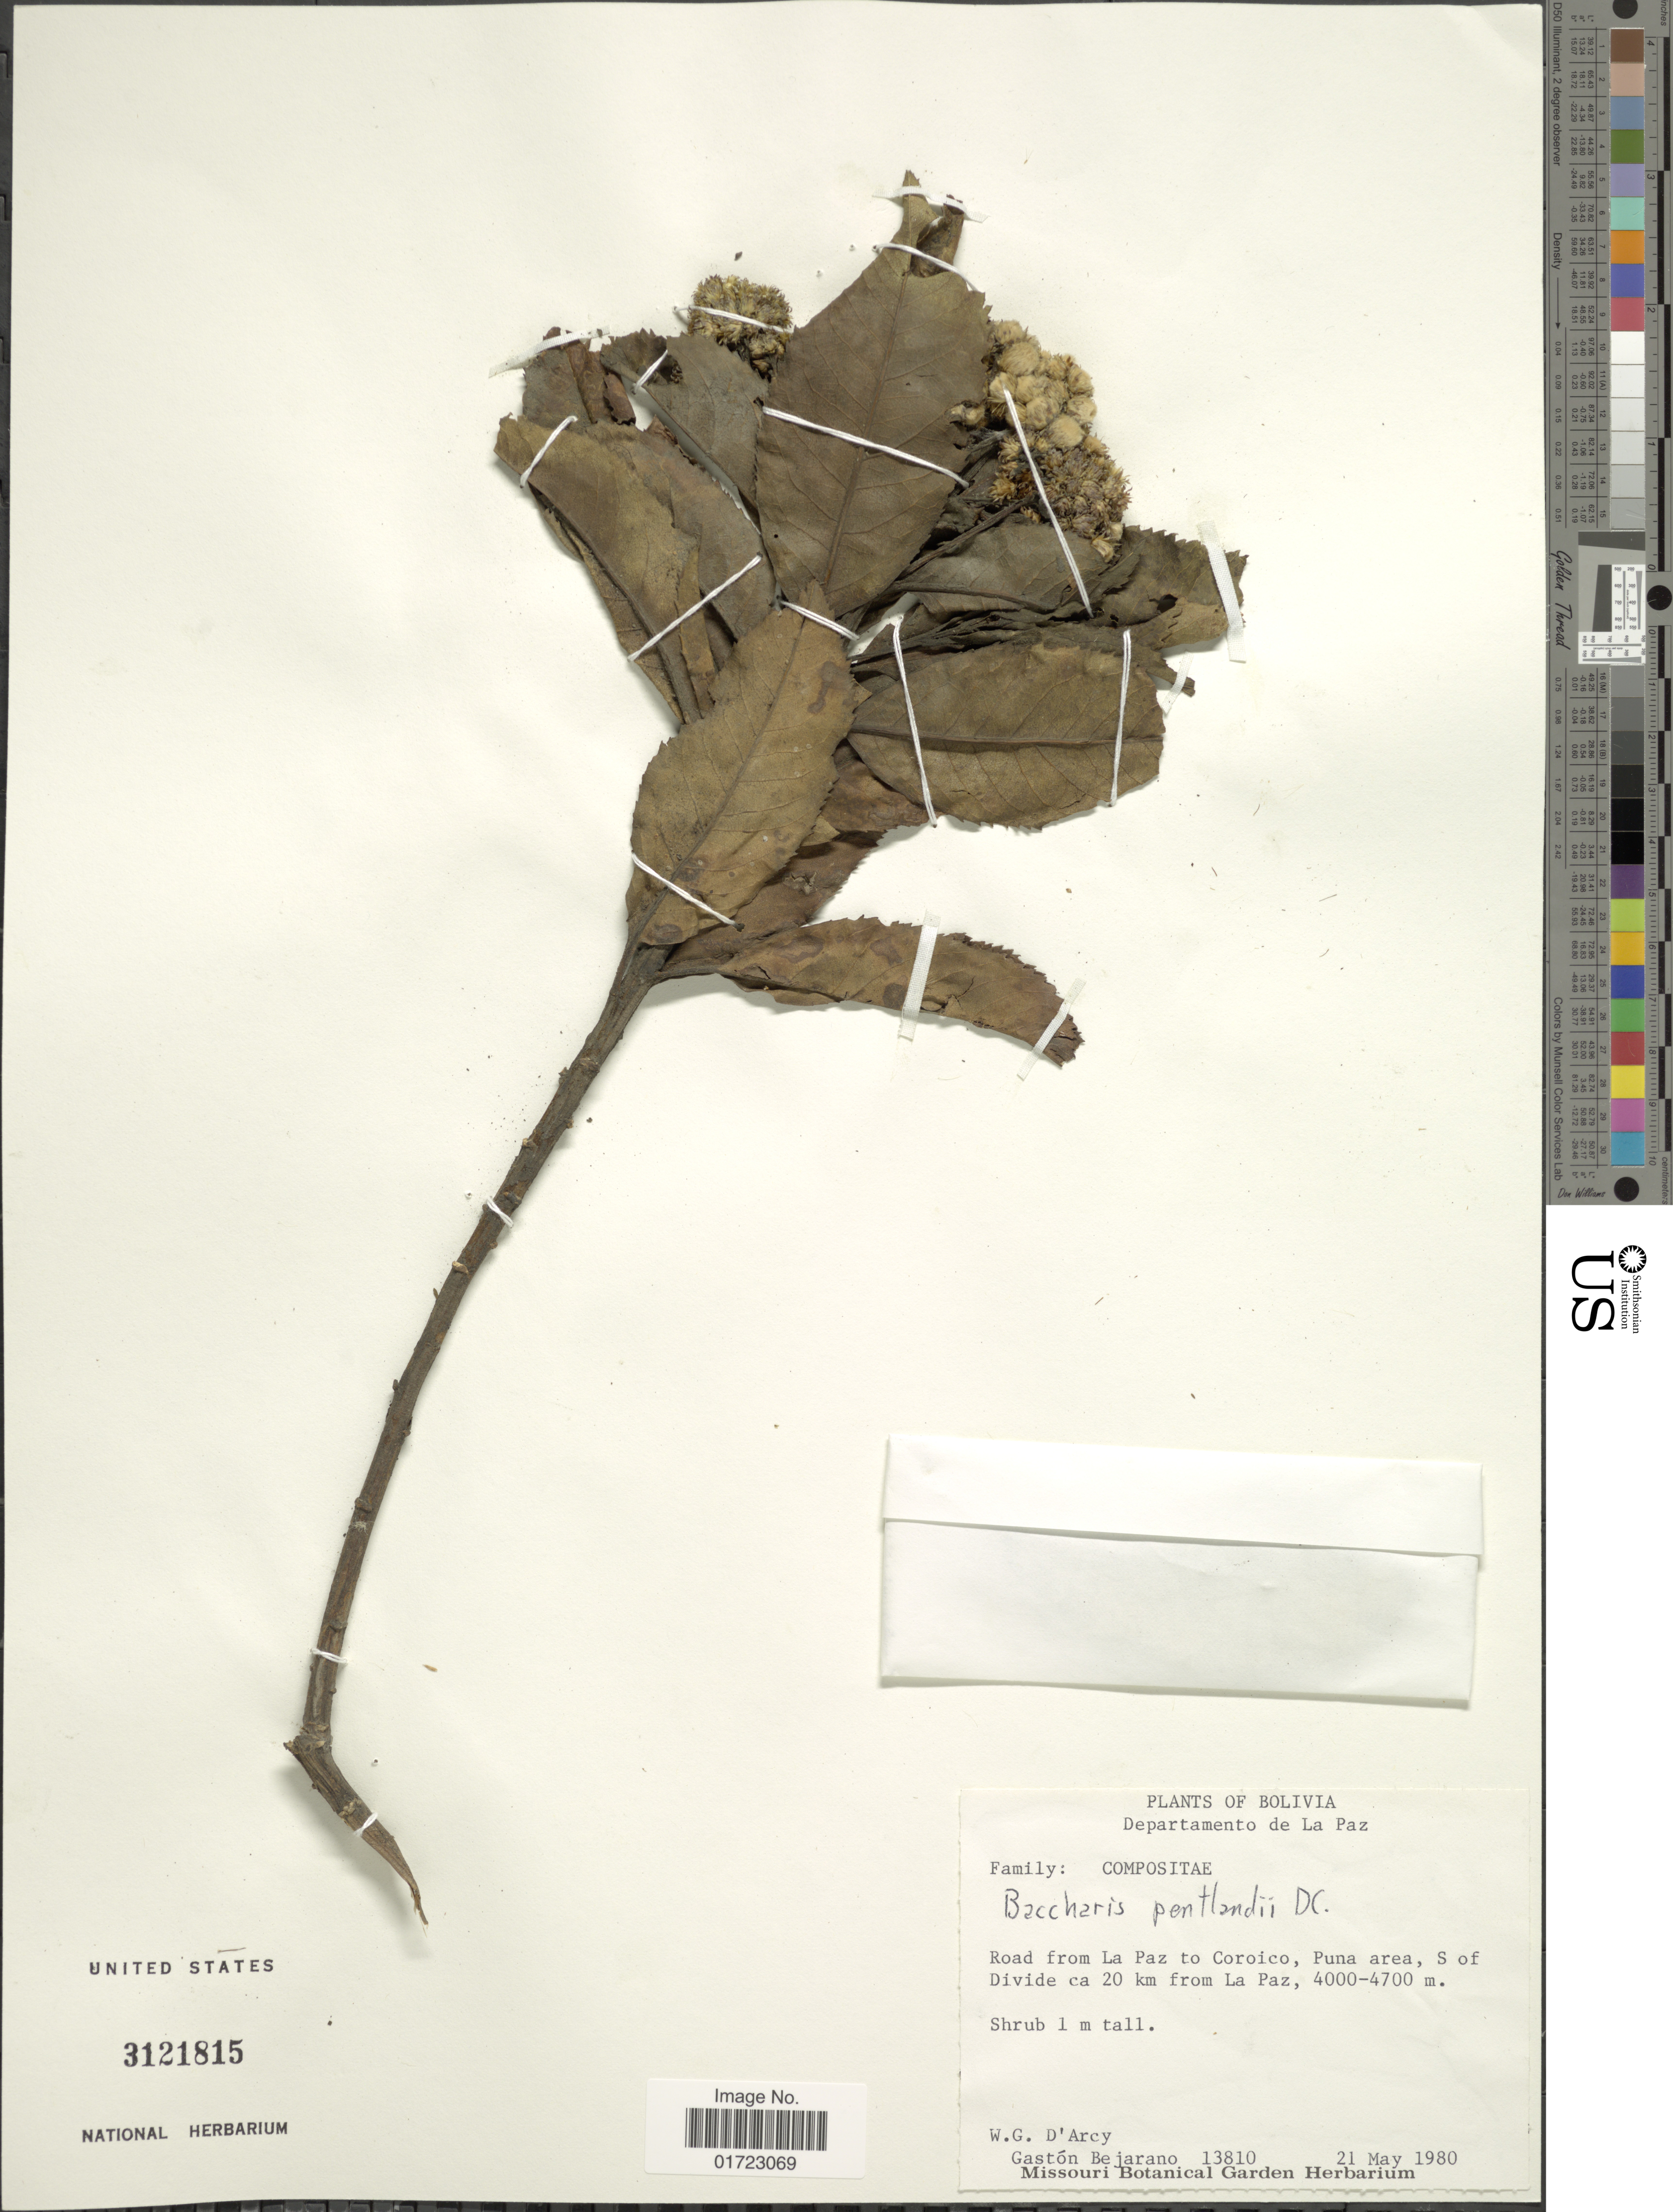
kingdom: Plantae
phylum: Tracheophyta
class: Magnoliopsida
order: Asterales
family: Asteraceae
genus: Baccharis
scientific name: Baccharis pentlandii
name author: DC.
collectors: W. G. D'Arcy & G. Bejarano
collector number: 13810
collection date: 1980-05-21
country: Bolivia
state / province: La Paz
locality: Rod from La Paz to Coroica, Puna area, S of Divide ca 20 km from La Paz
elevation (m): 4000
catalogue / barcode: US 3121815